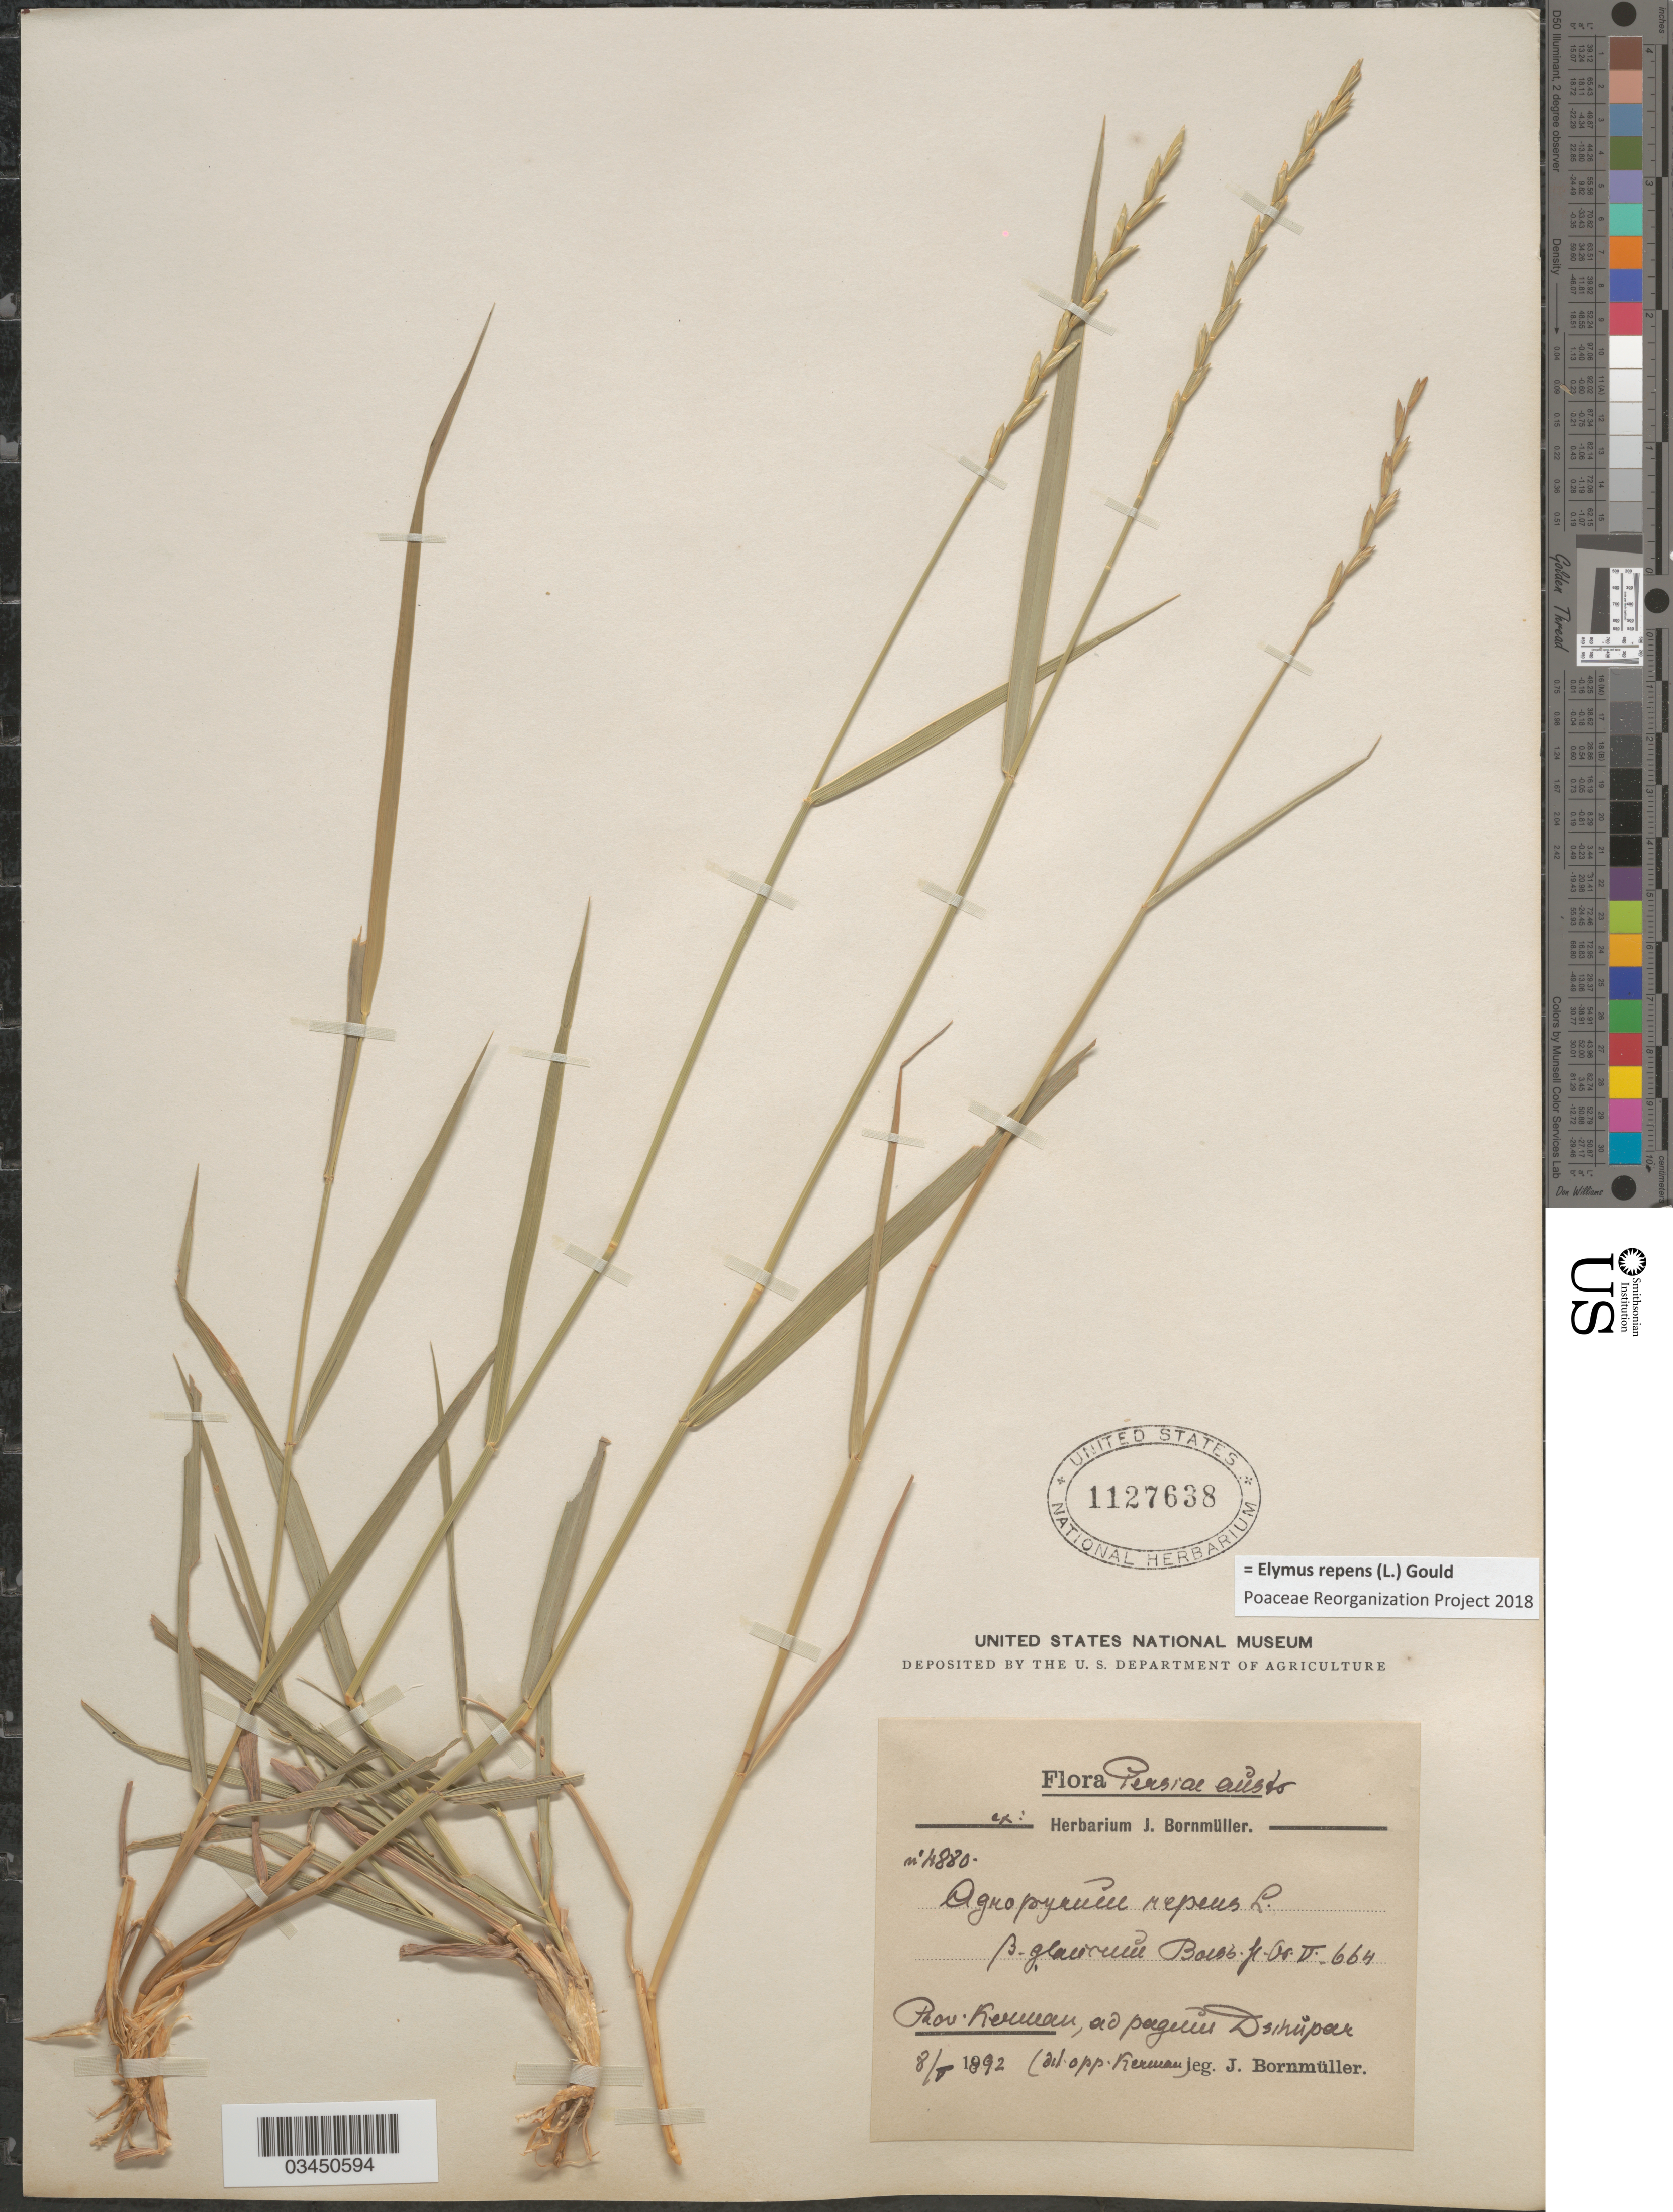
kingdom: Plantae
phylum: Tracheophyta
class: Liliopsida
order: Poales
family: Poaceae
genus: Elymus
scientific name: Elymus repens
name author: (L.) Gould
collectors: J. Bornmüller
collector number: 4880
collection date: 1892-05-08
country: Iran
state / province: Kerman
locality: Persiae austr. Ad pagum Dshupar (dit. opp. Kerman).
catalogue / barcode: US 1127638